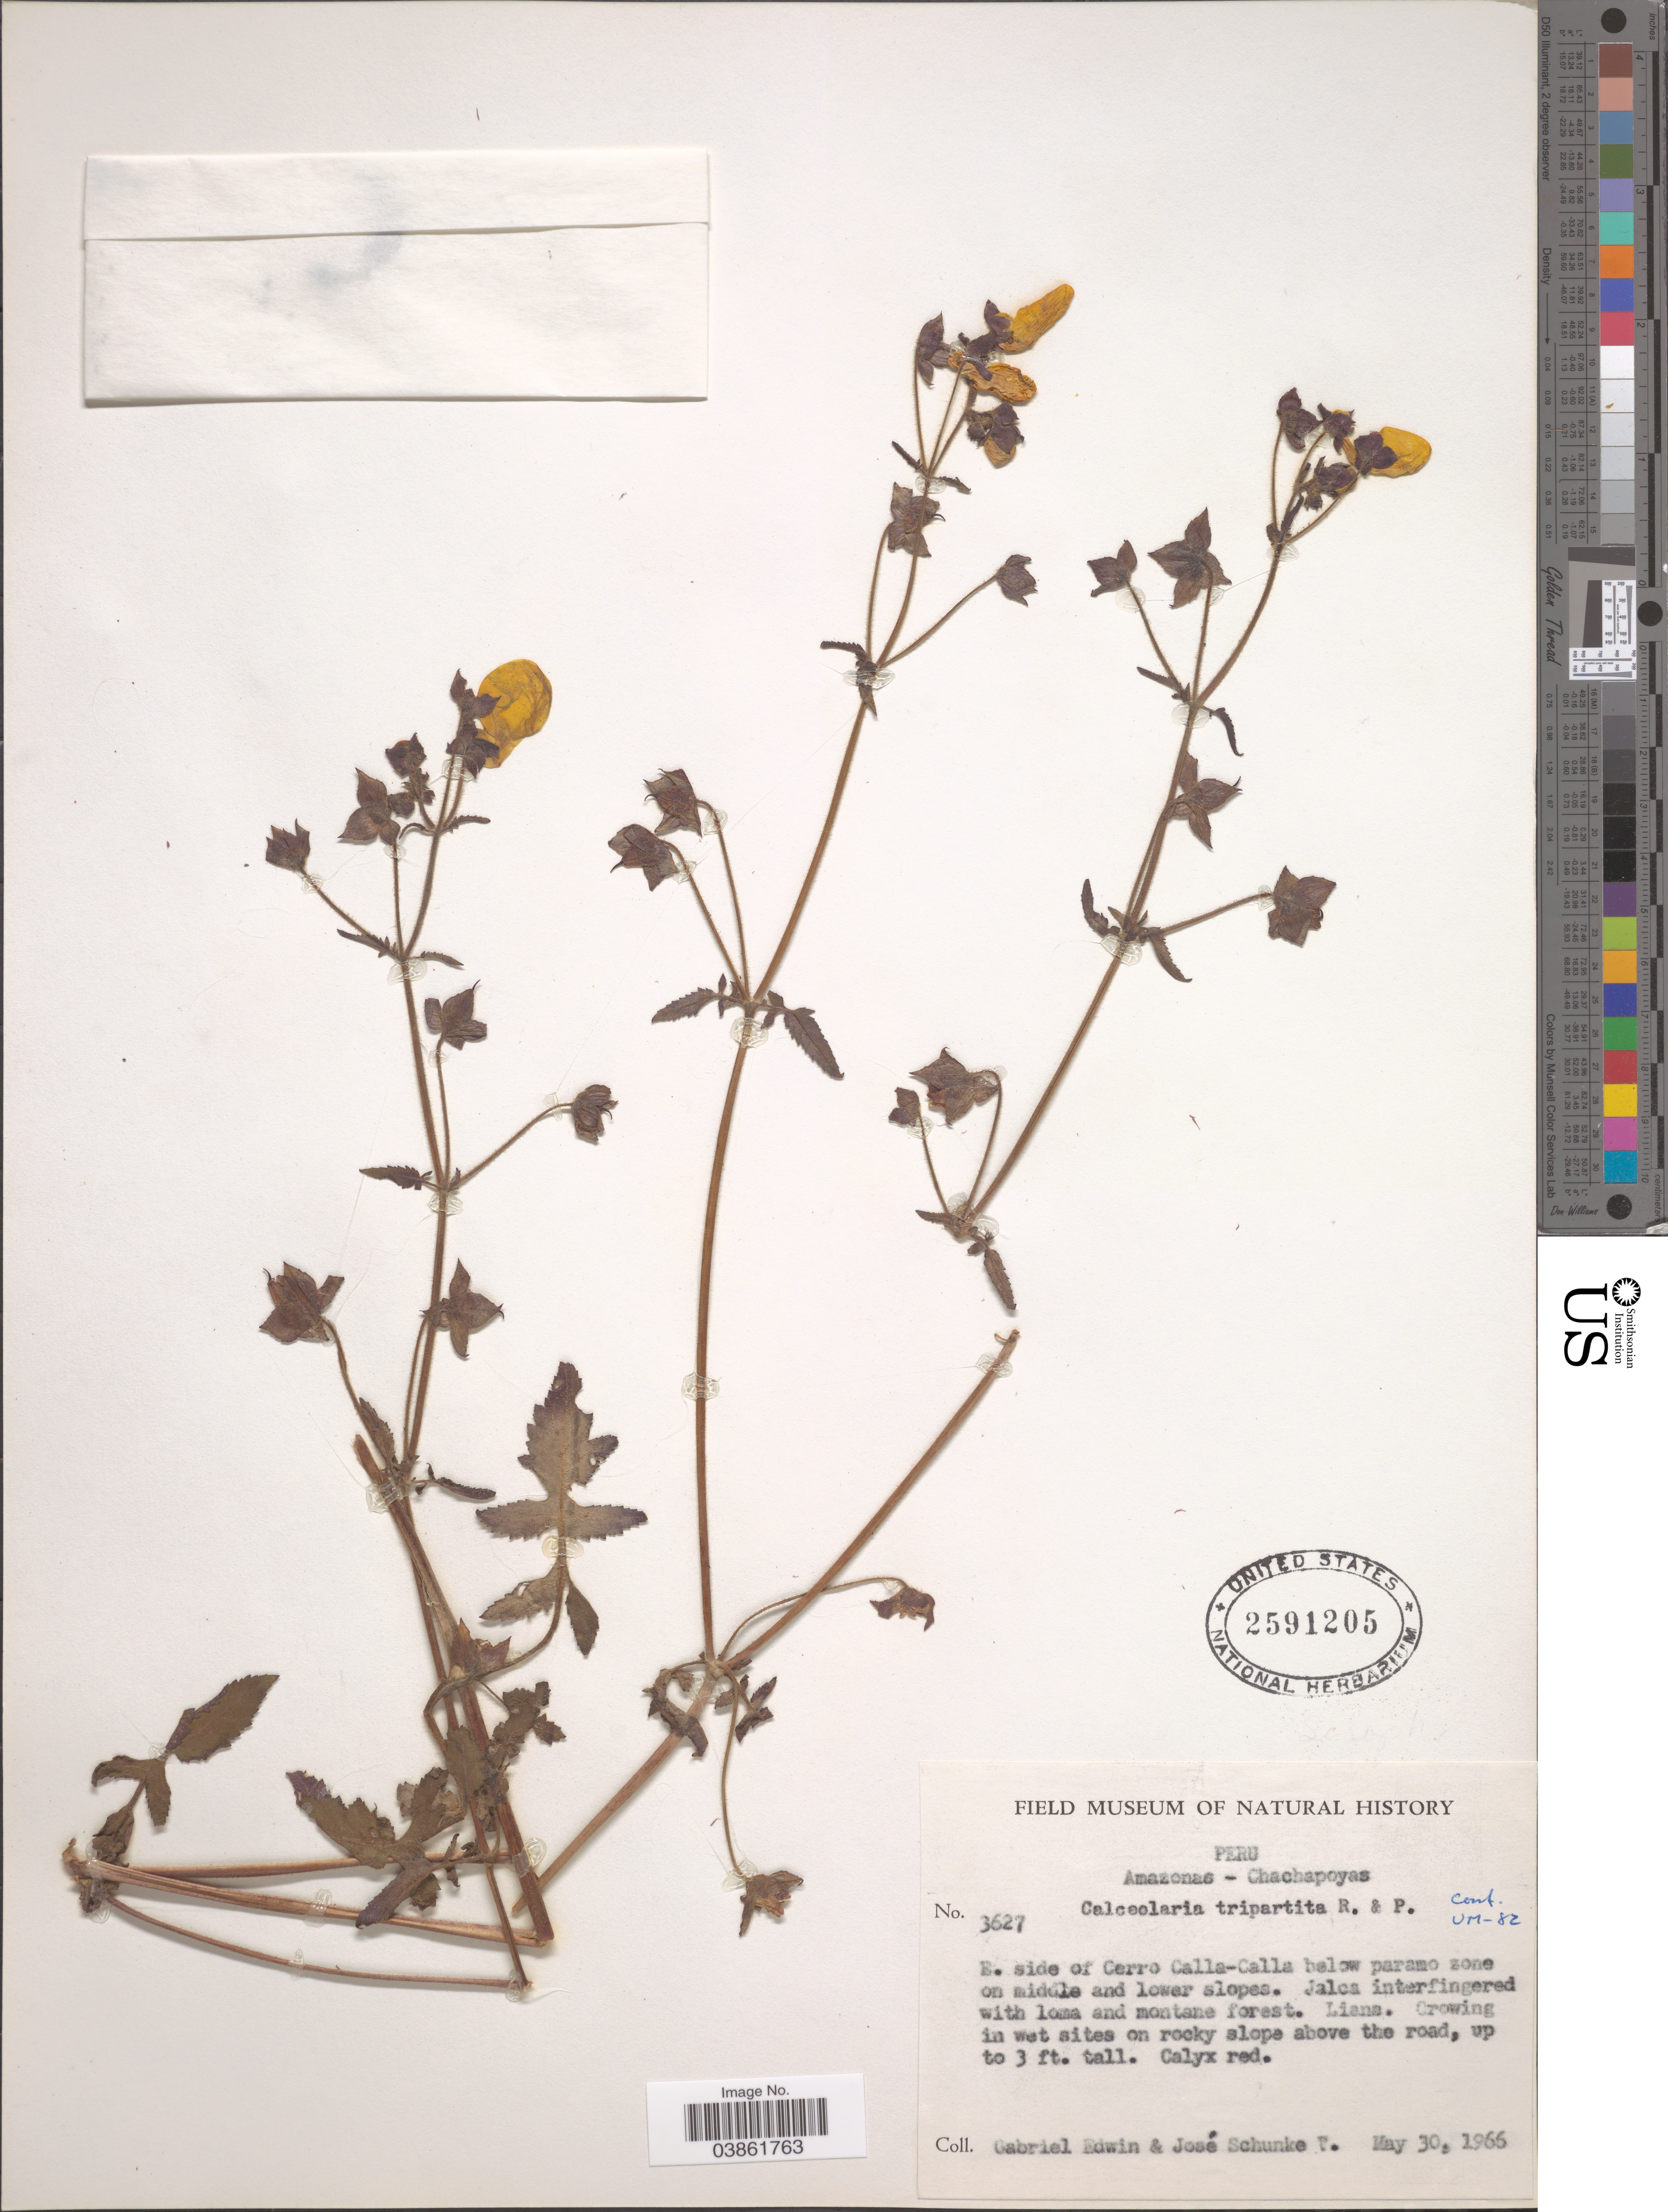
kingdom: Plantae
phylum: Tracheophyta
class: Magnoliopsida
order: Lamiales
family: Calceolariaceae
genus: Calceolaria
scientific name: Calceolaria tripartita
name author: Ruiz & Pav.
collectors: G. Edwin & J. Schunke Vigo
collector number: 3627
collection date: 1966-05-30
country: Peru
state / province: Amazonas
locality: Chachapoyas. E. side of Cerro Calla-Calla below paramo zone on middle and lower slopes.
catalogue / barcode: US 2591205